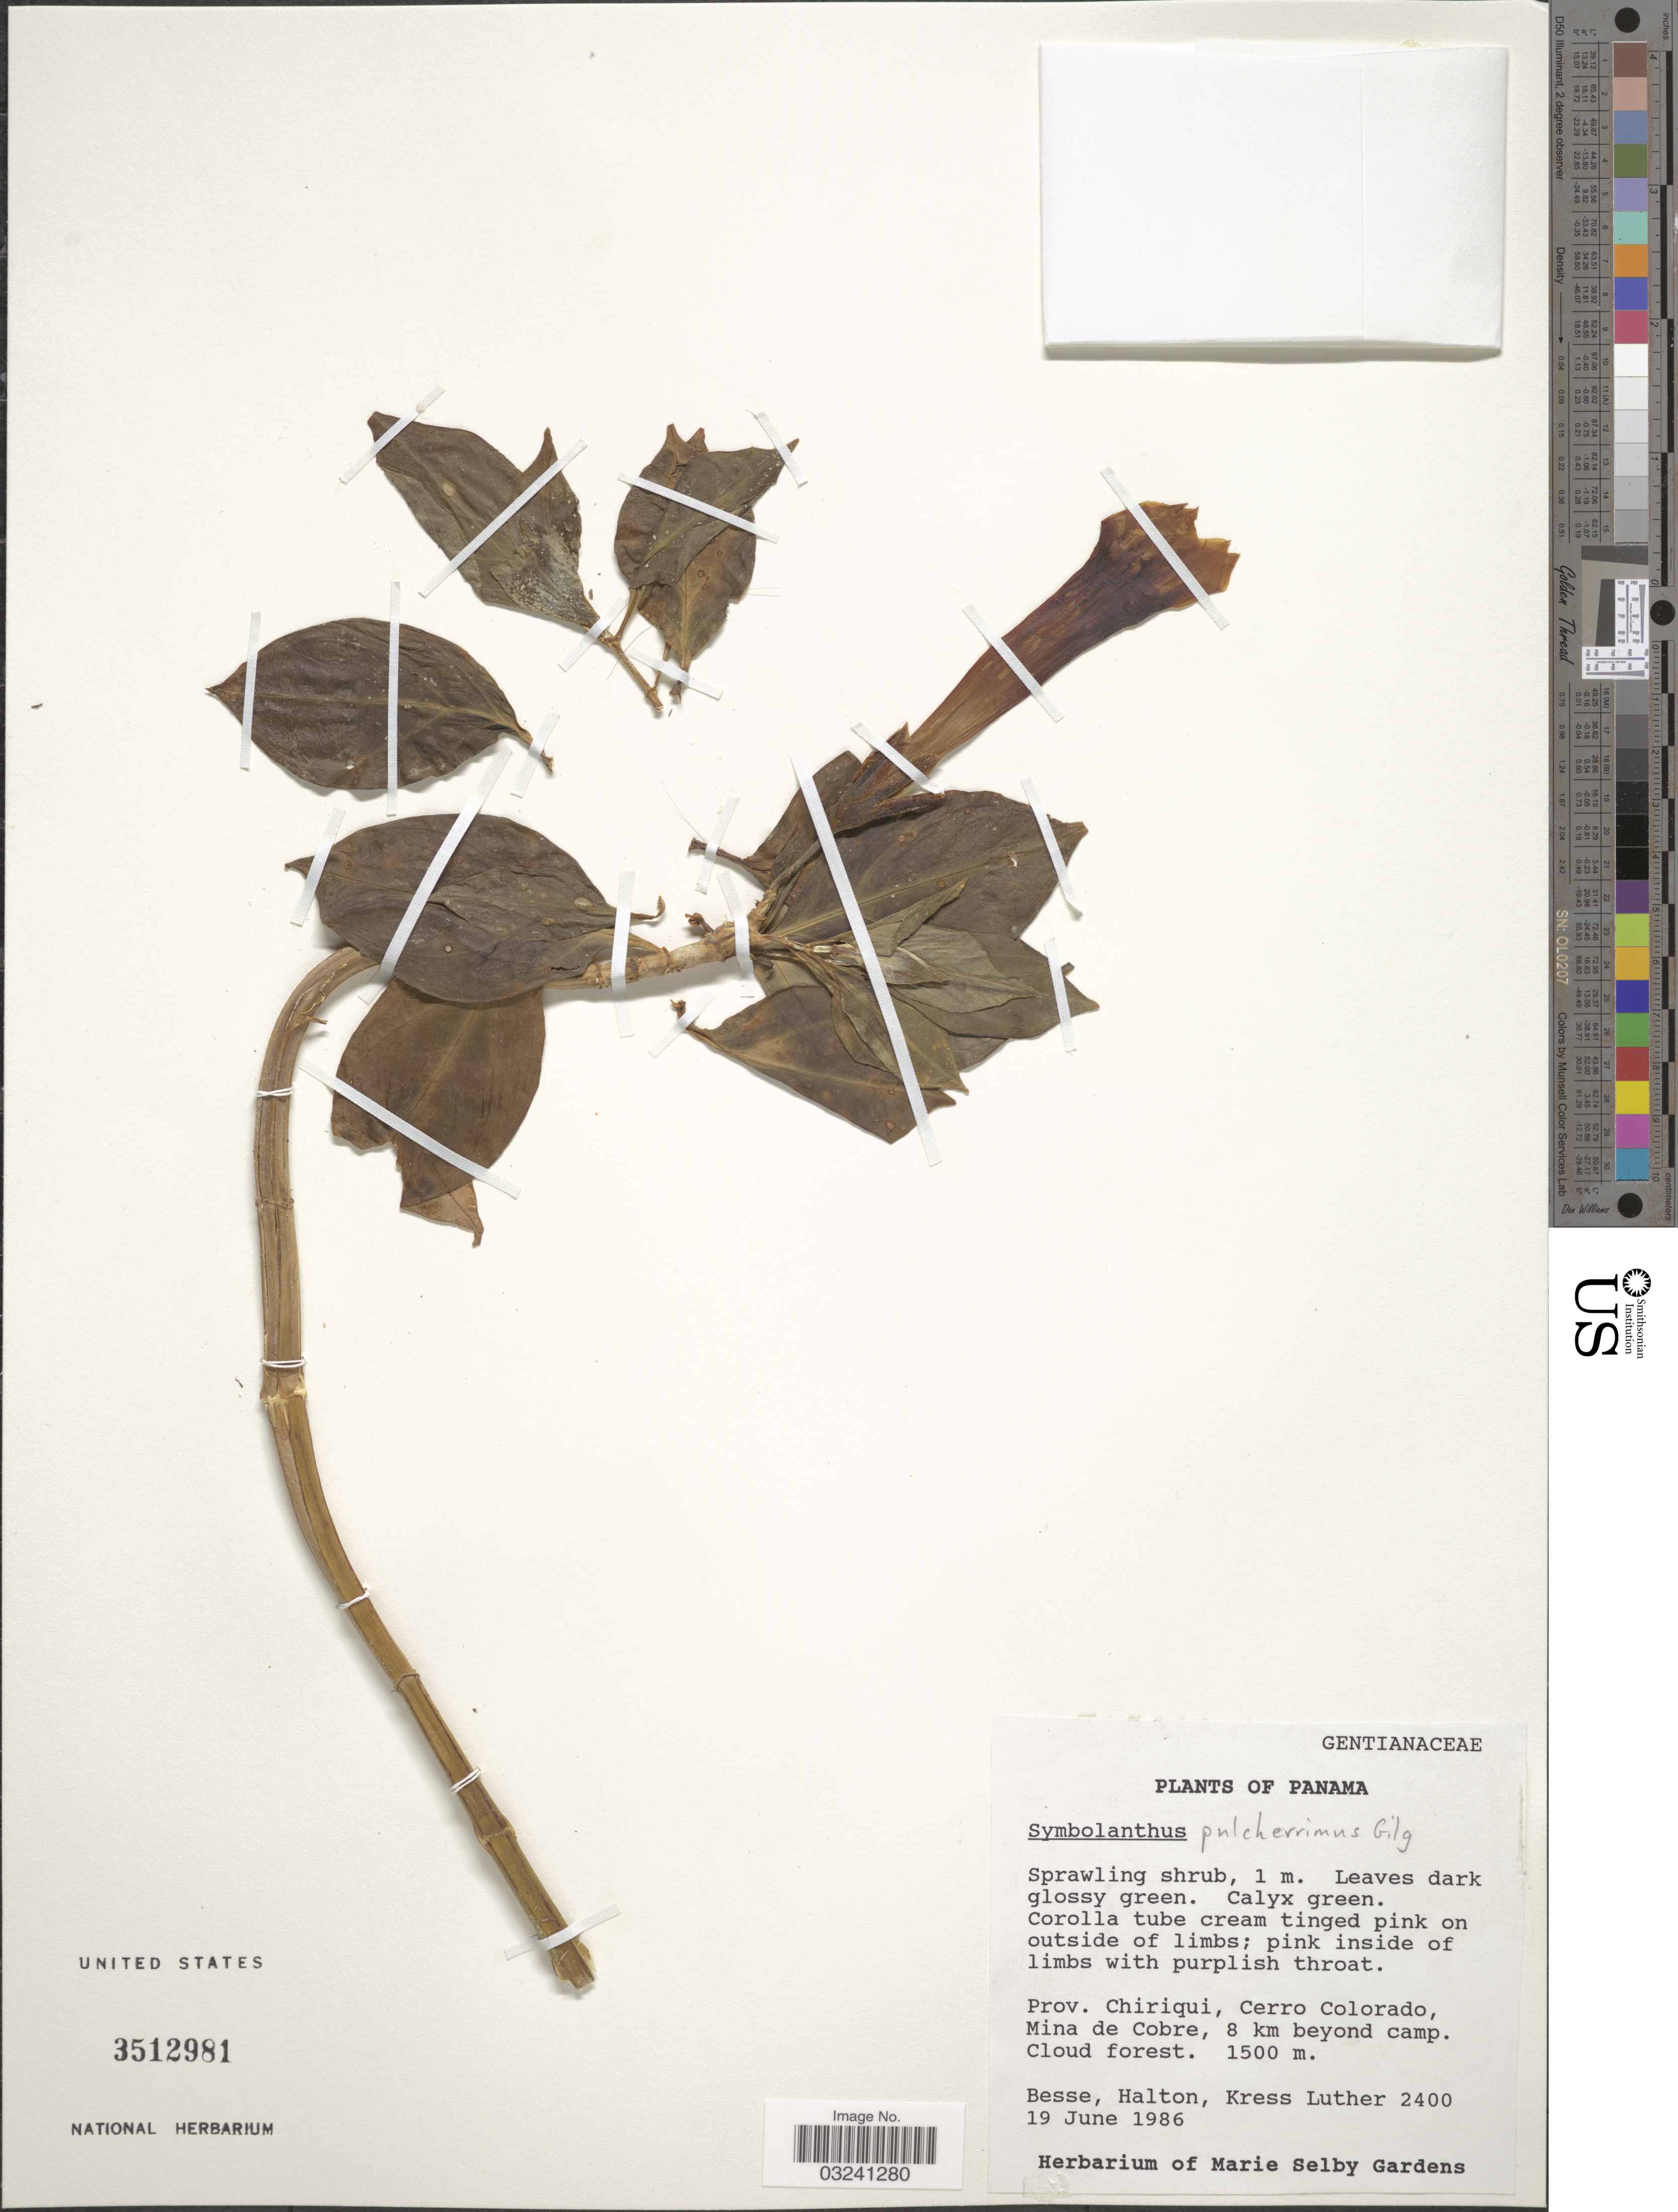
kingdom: Plantae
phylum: Tracheophyta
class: Magnoliopsida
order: Gentianales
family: Gentianaceae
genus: Symbolanthus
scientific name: Symbolanthus pulcherrimus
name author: Gilg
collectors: -. Besse, -. Halton & K. Luther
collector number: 2400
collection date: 1986-06-19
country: Panama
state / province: Chiriqui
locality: Cerro Colorado, Mina de Cobre, 8 km beyond camp.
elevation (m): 1500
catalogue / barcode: US 3512981